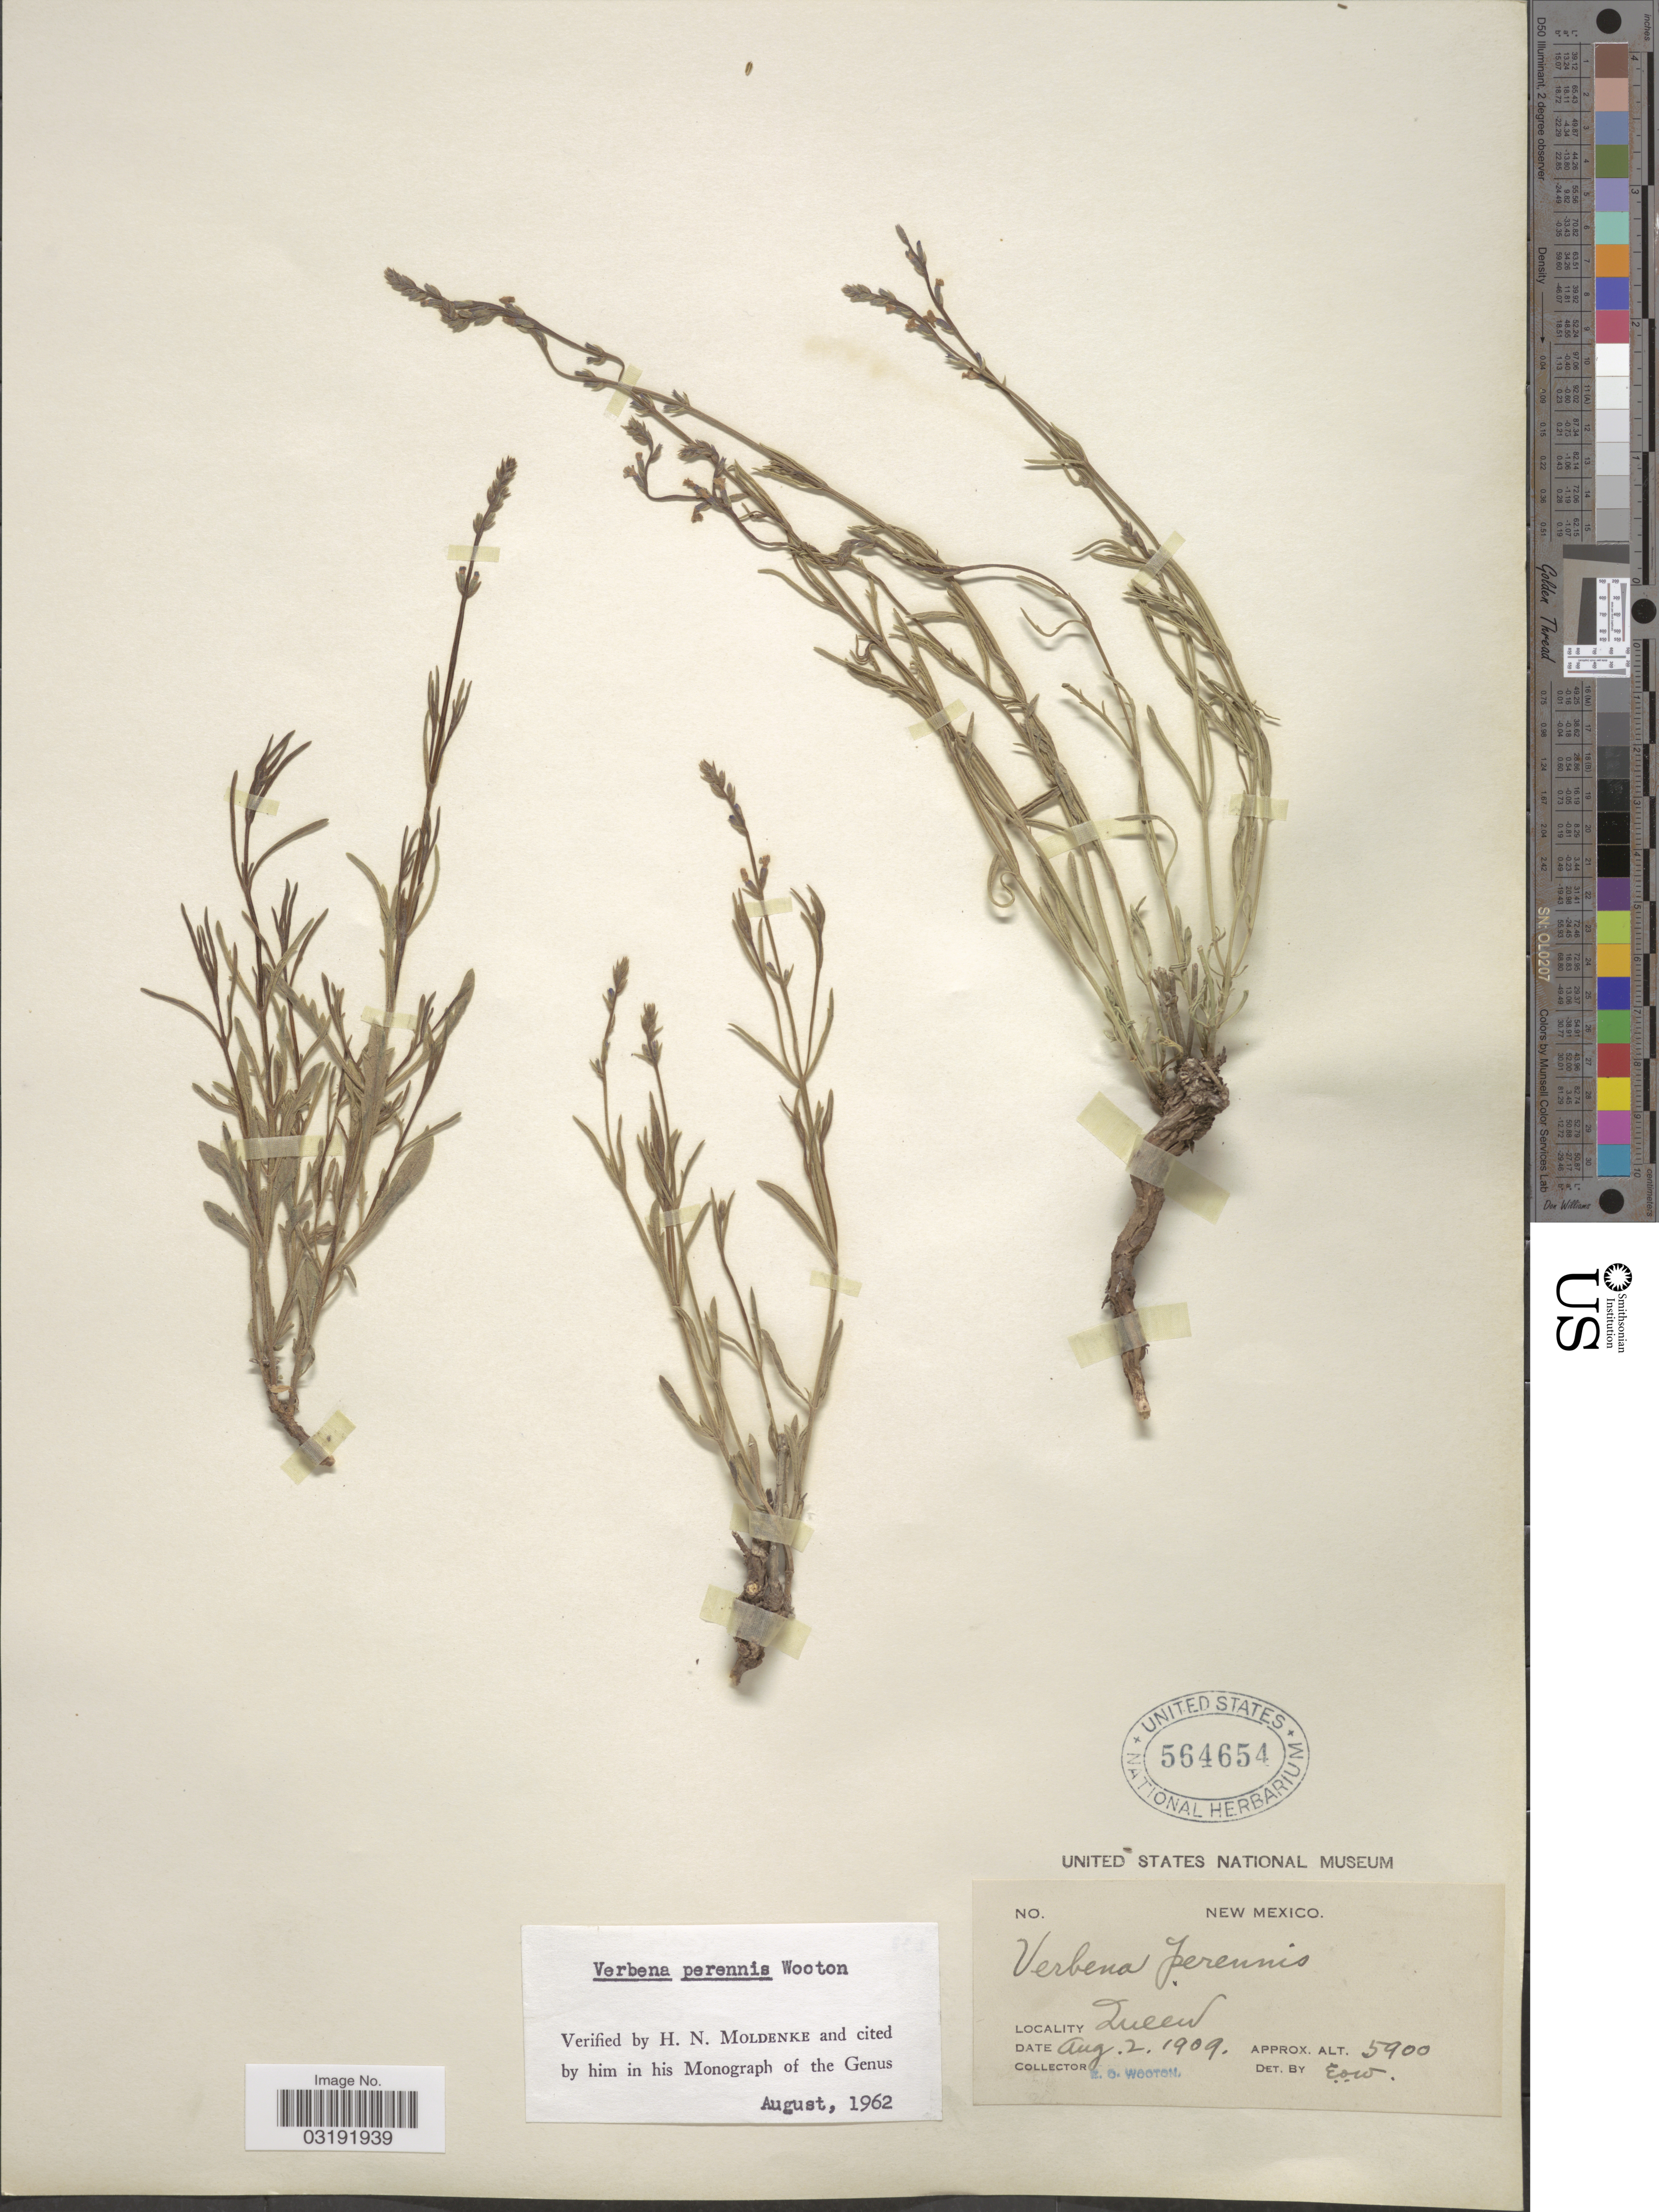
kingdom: Plantae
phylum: Tracheophyta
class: Magnoliopsida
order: Lamiales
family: Verbenaceae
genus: Verbena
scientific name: Verbena perennis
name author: Wooton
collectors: E. O. Wooton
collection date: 1909-08-02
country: United States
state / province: New Mexico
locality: Queen.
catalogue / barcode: US 564654